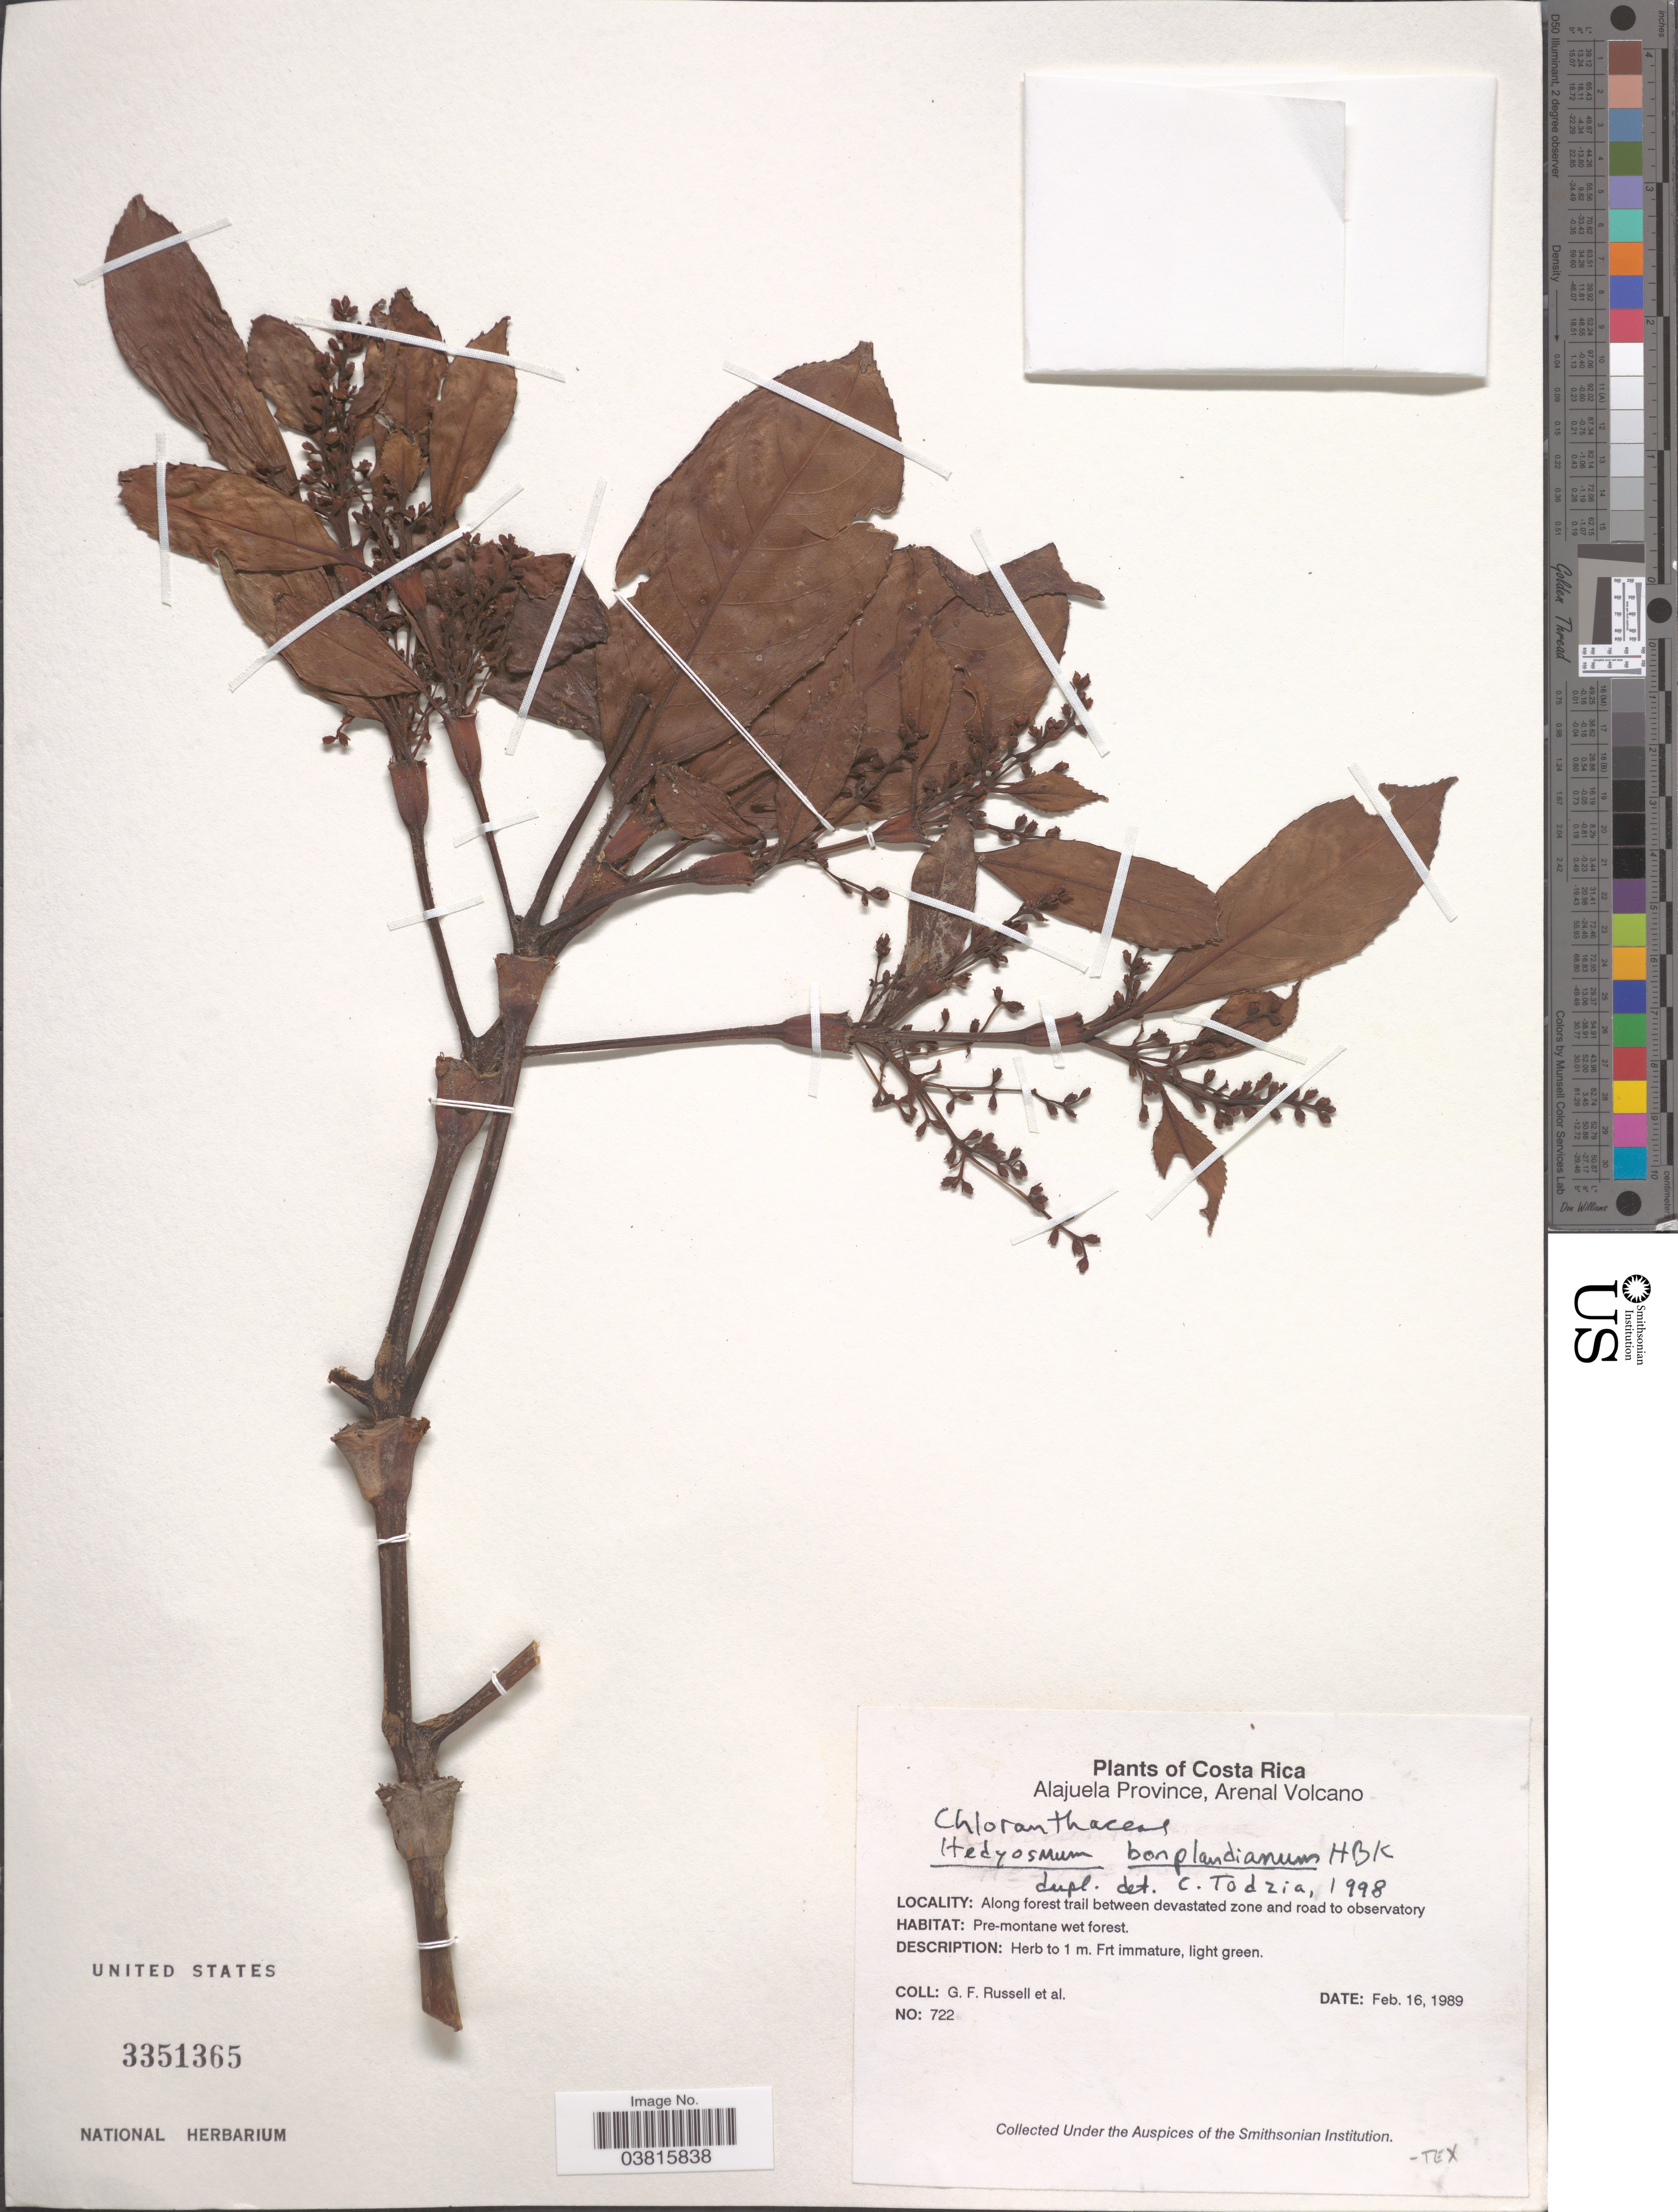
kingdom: Plantae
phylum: Tracheophyta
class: Magnoliopsida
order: Chloranthales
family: Chloranthaceae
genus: Hedyosmum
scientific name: Hedyosmum bonplandianum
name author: Kunth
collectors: G. Russell & et al.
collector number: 722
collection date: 1989-02-16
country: Costa Rica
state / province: Alajuela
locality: Arenal Volcano. Along forest trail between devastated zone and road to observatory.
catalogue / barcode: US 3351365